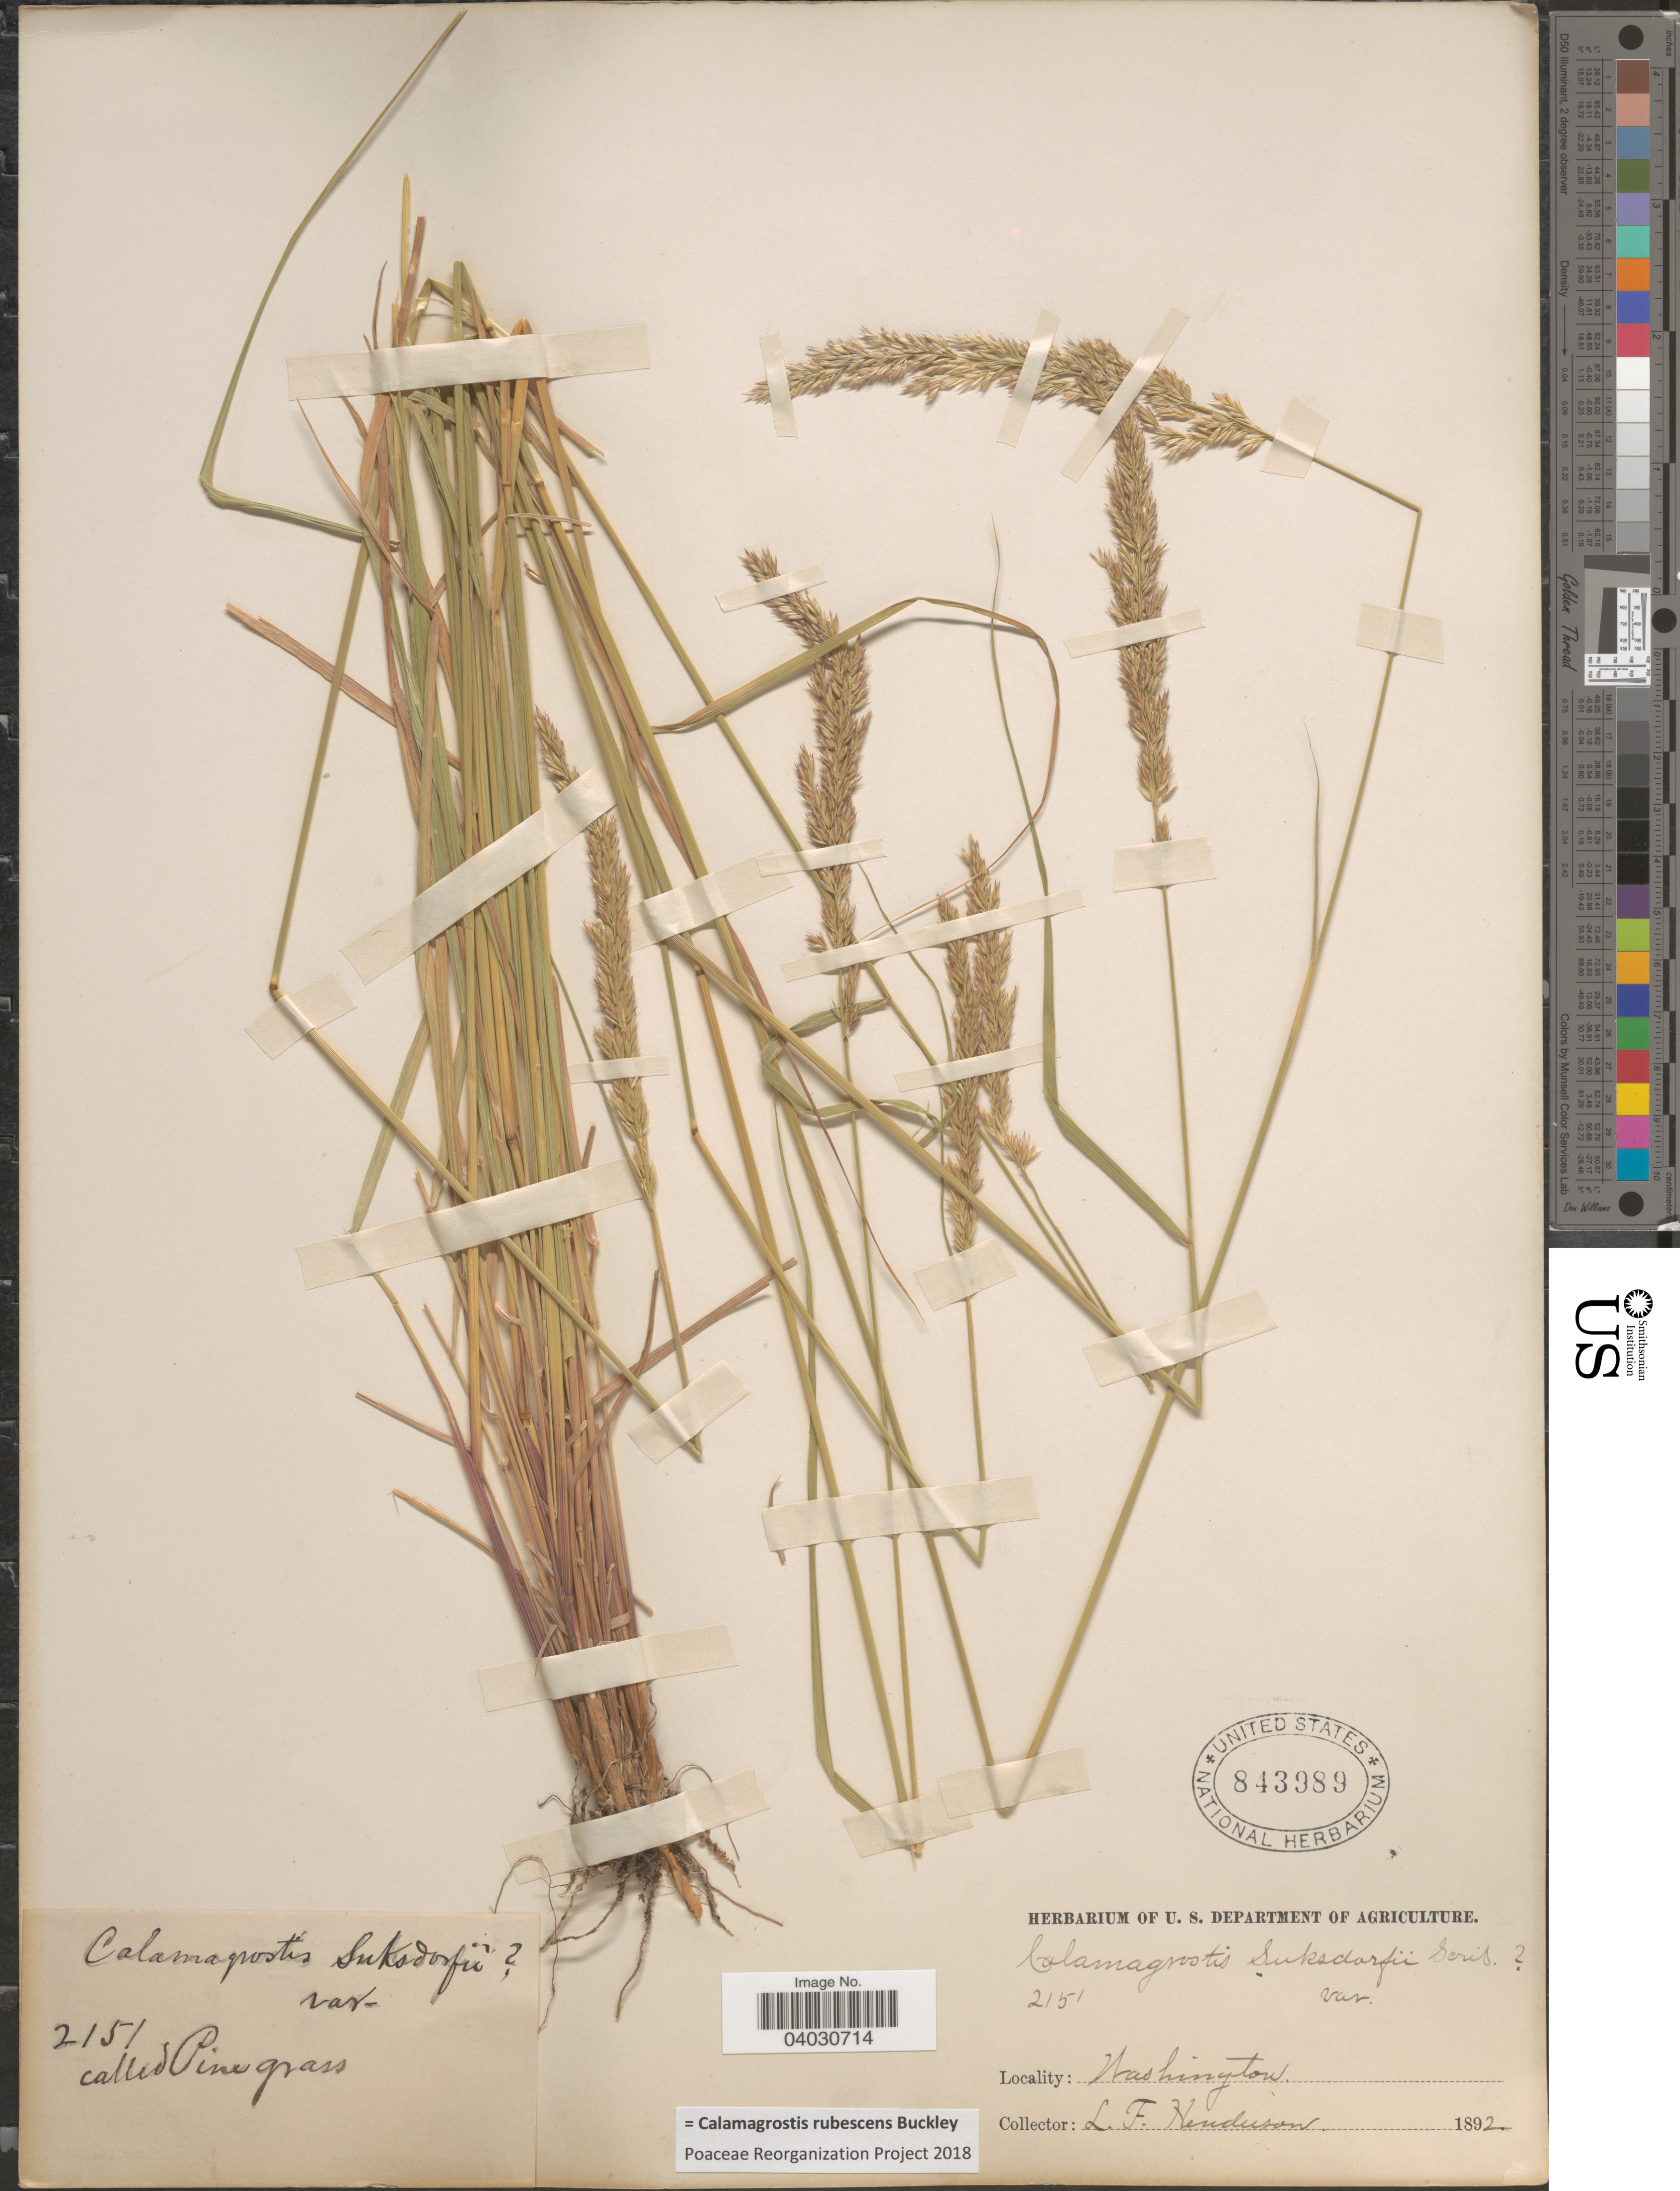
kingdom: Plantae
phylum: Tracheophyta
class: Liliopsida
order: Poales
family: Poaceae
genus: Calamagrostis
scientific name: Calamagrostis rubescens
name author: Buckley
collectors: L. Henderson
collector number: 2151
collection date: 1892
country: United States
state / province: Washington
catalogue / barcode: US 843989